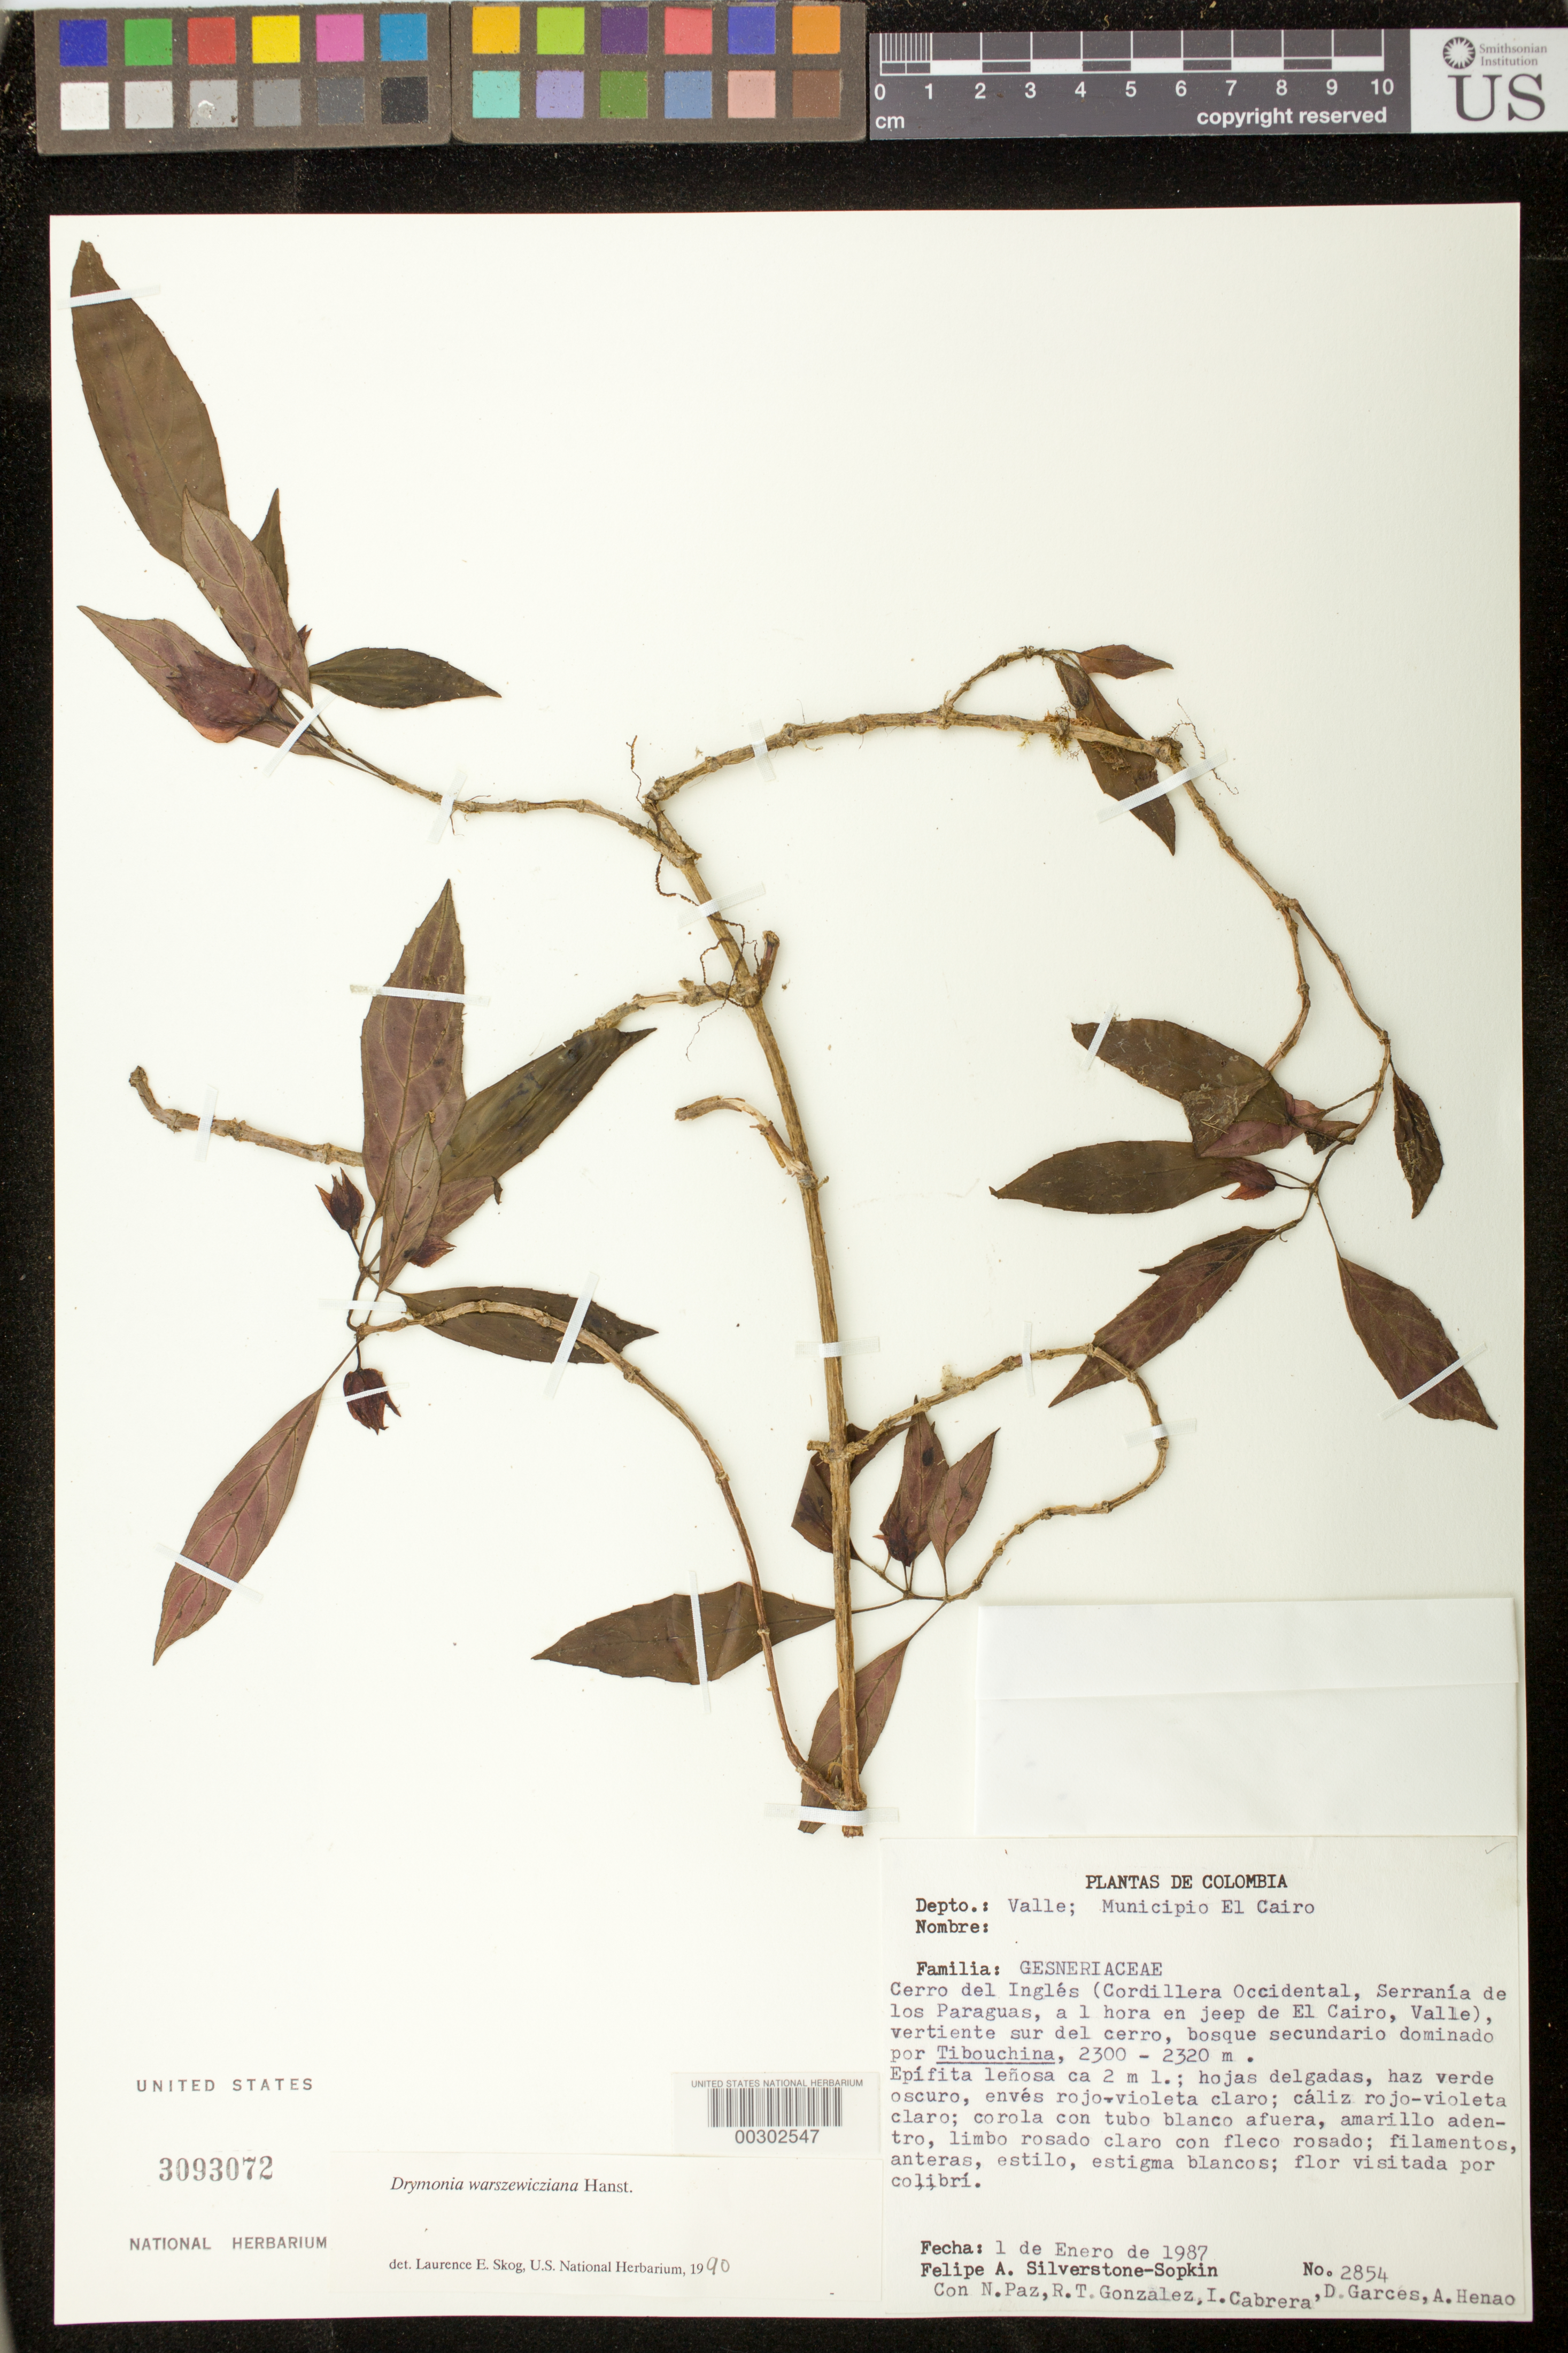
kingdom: Plantae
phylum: Tracheophyta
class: Magnoliopsida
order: Lamiales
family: Gesneriaceae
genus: Drymonia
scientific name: Drymonia warszewicziana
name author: Hanst.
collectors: P. A. Silverstone-Sopkin, N. Paz, R. Gonzalez, I. Cabrera, D. Garces & A. Henao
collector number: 2854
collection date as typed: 01 Jan 1987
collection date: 1987-01-01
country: Colombia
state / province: Valle del Cauca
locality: Mun. El Cairo, Cerro del Ingles (Cordillera Occidental, Serrania de los Paraguas, 1 hour by jeep from El Cairo), S slope of cerro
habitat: Secondary forest dominated by Tibouchina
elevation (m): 2300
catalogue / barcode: US 3093072